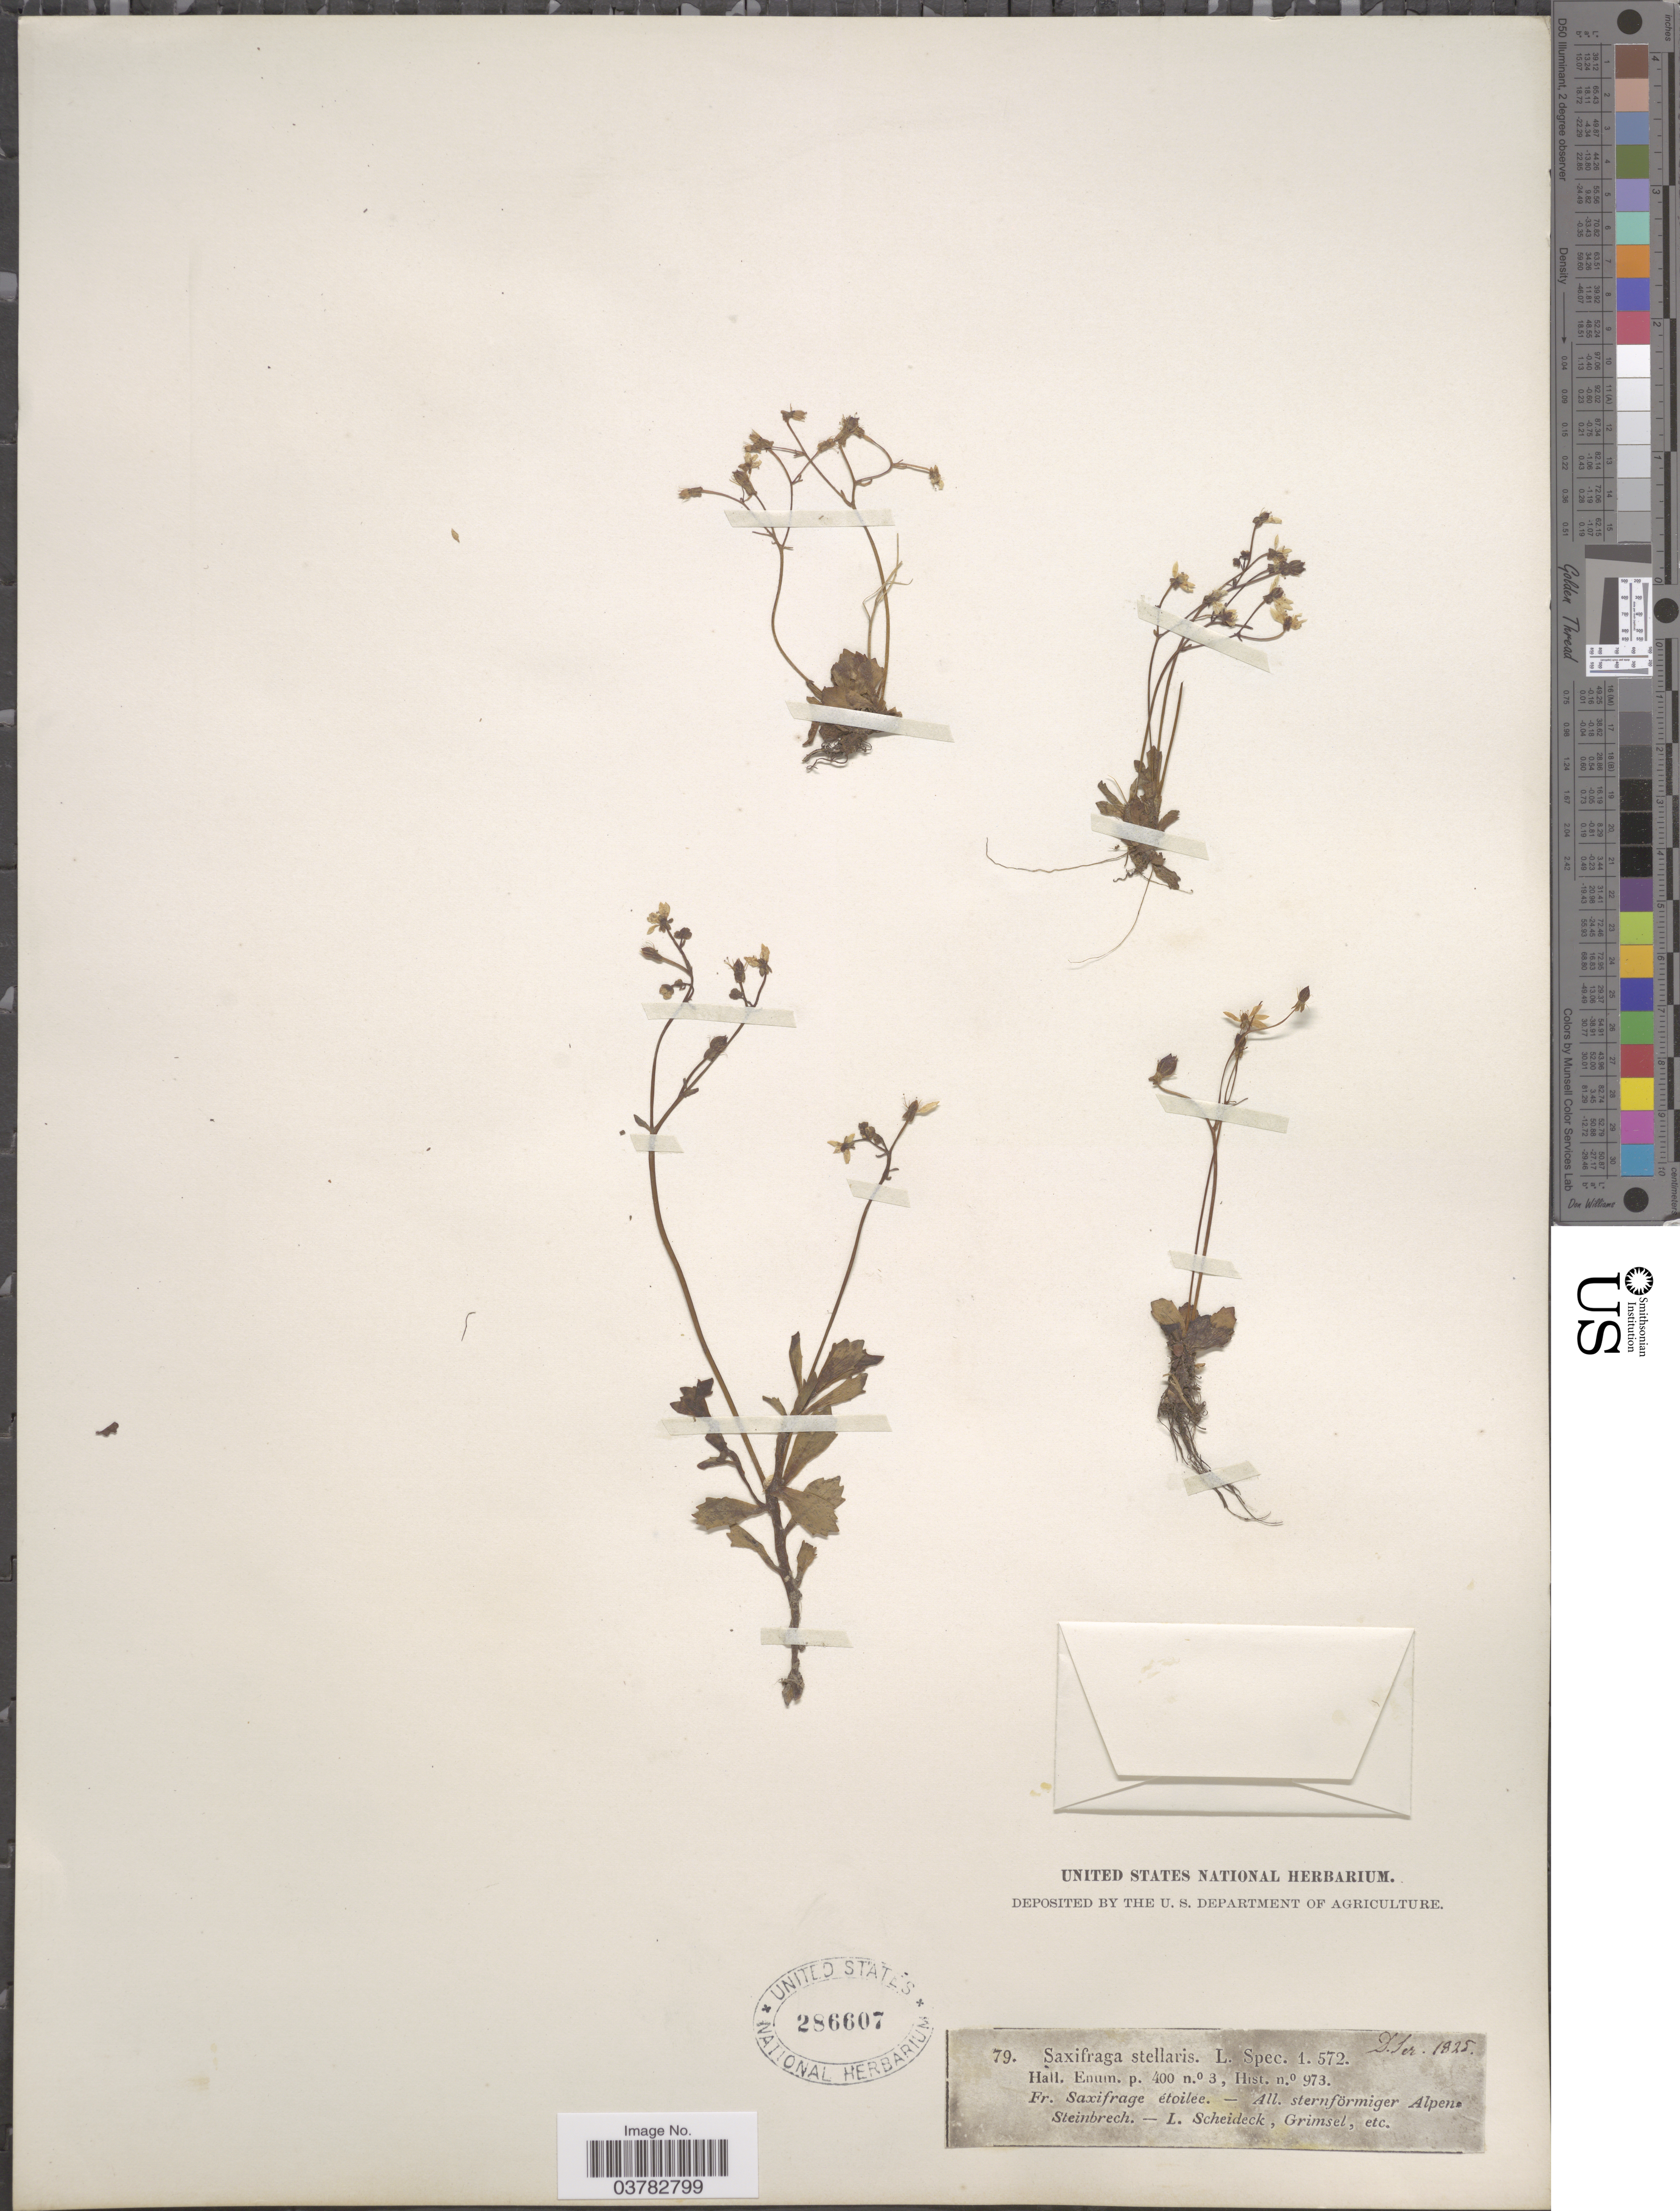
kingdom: Plantae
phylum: Tracheophyta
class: Magnoliopsida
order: Saxifragales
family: Saxifragaceae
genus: Micranthes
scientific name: Micranthes stellaris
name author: (L.) Galasso et al.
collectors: L. Scheideck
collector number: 79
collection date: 1825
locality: Fr. Saxifrage étoilee. - All. sternförmiger Alpen Steinbrech.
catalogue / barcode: US 286607